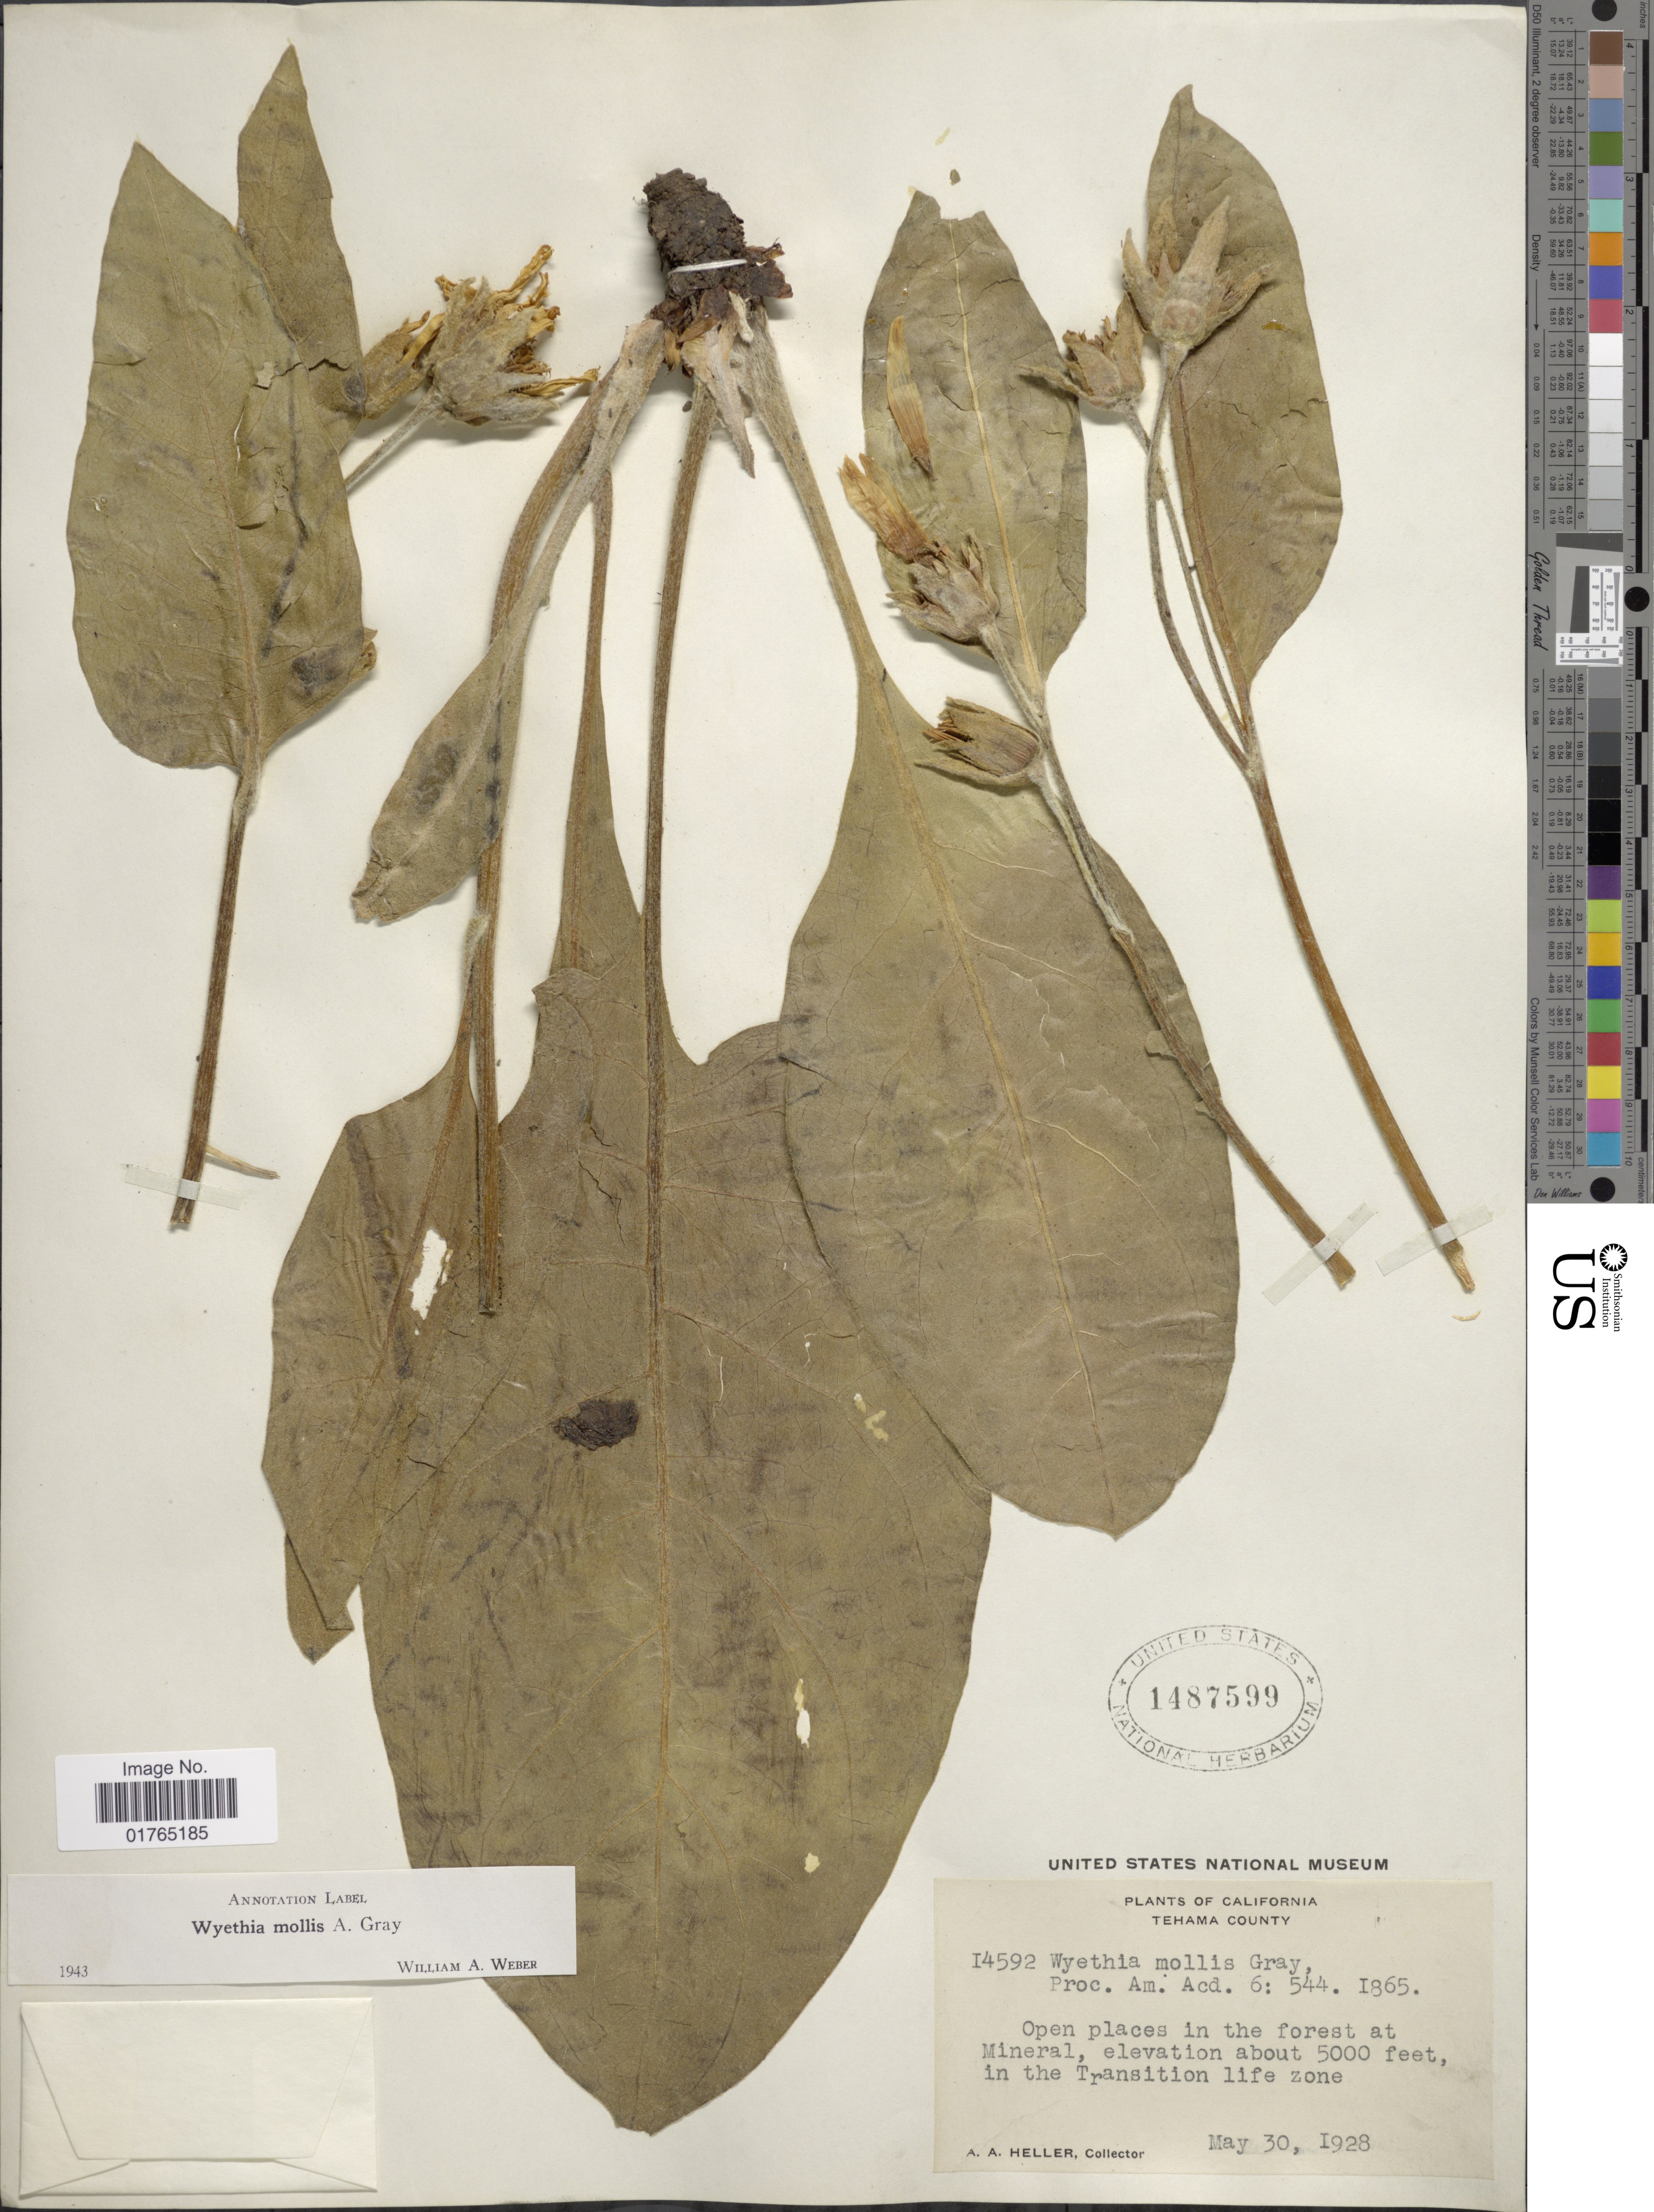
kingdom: Plantae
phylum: Tracheophyta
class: Magnoliopsida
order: Asterales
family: Asteraceae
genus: Wyethia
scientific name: Wyethia mollis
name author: A. Gray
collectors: A. A. Heller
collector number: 14592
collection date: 1928-05-30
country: United States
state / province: California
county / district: Tehama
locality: Tehama County, Mineral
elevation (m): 1524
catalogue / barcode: US 1487599